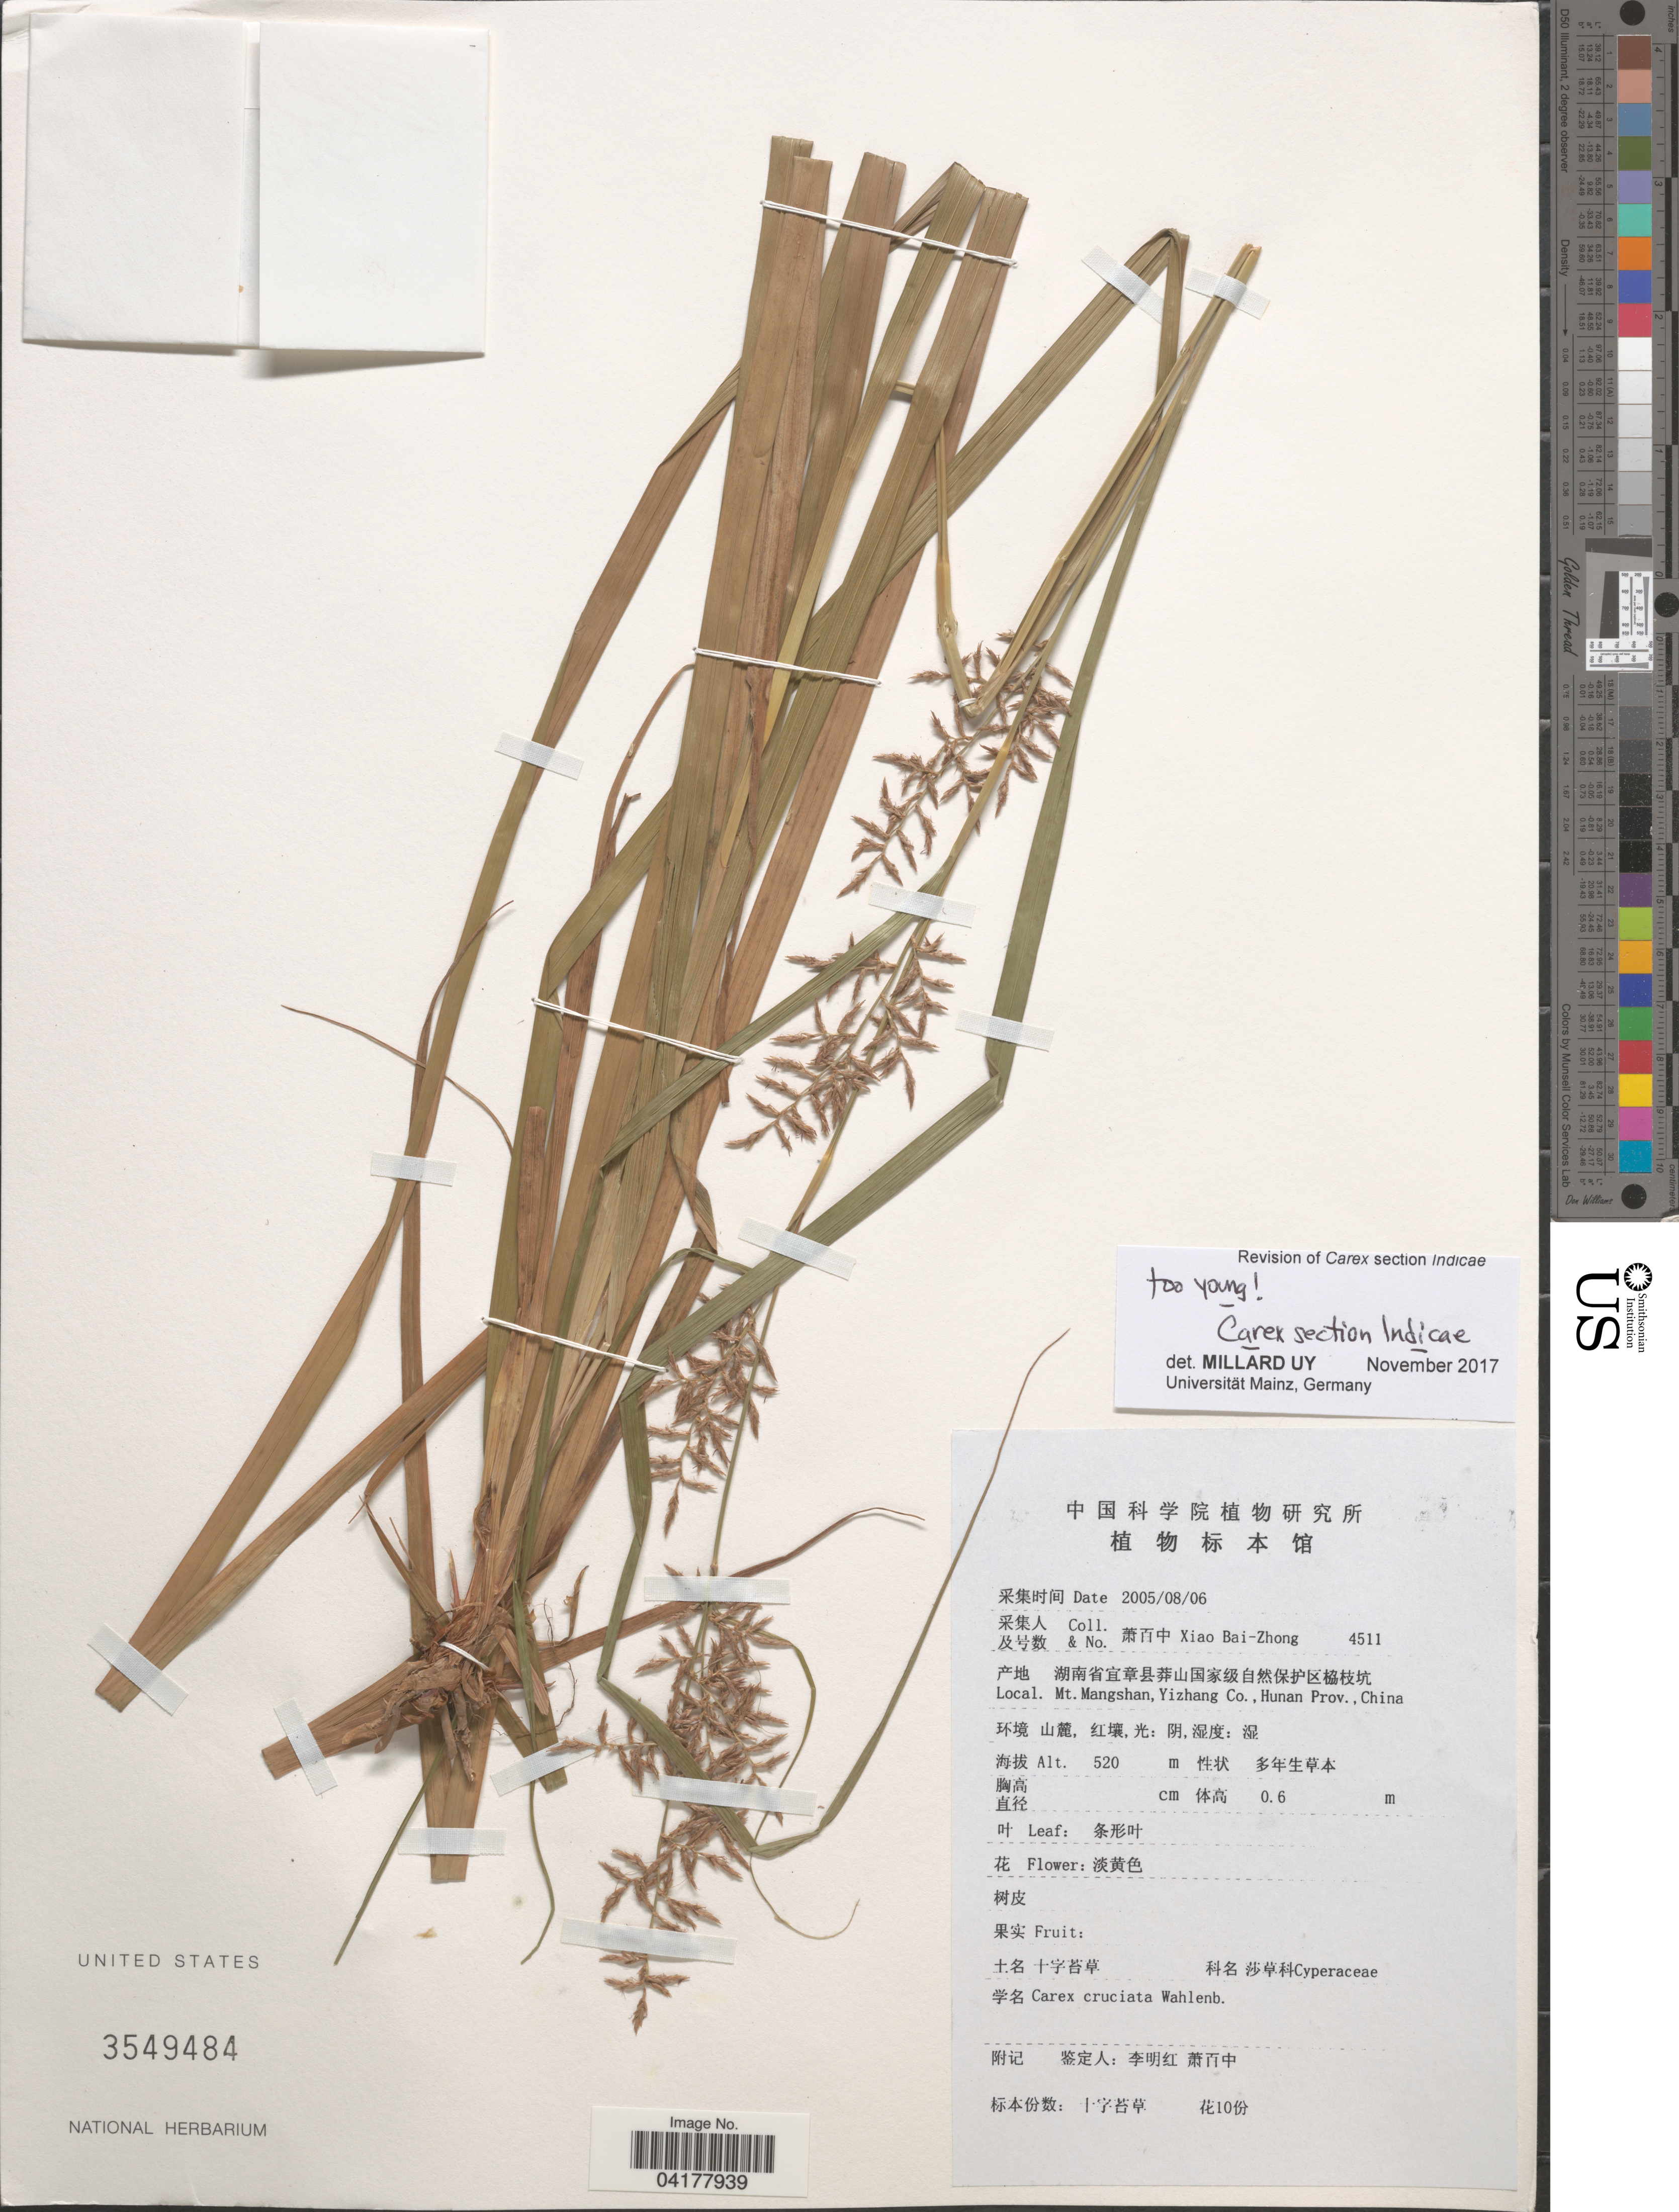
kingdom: Plantae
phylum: Tracheophyta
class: Liliopsida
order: Poales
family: Cyperaceae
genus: Carex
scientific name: Carex cruciata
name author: Wahlenb.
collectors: B. Z. Xiao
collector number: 4511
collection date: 2005-08-06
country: China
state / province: Hunan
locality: Mt. Mangshan, Yizhang Co.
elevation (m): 520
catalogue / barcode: US 3549484